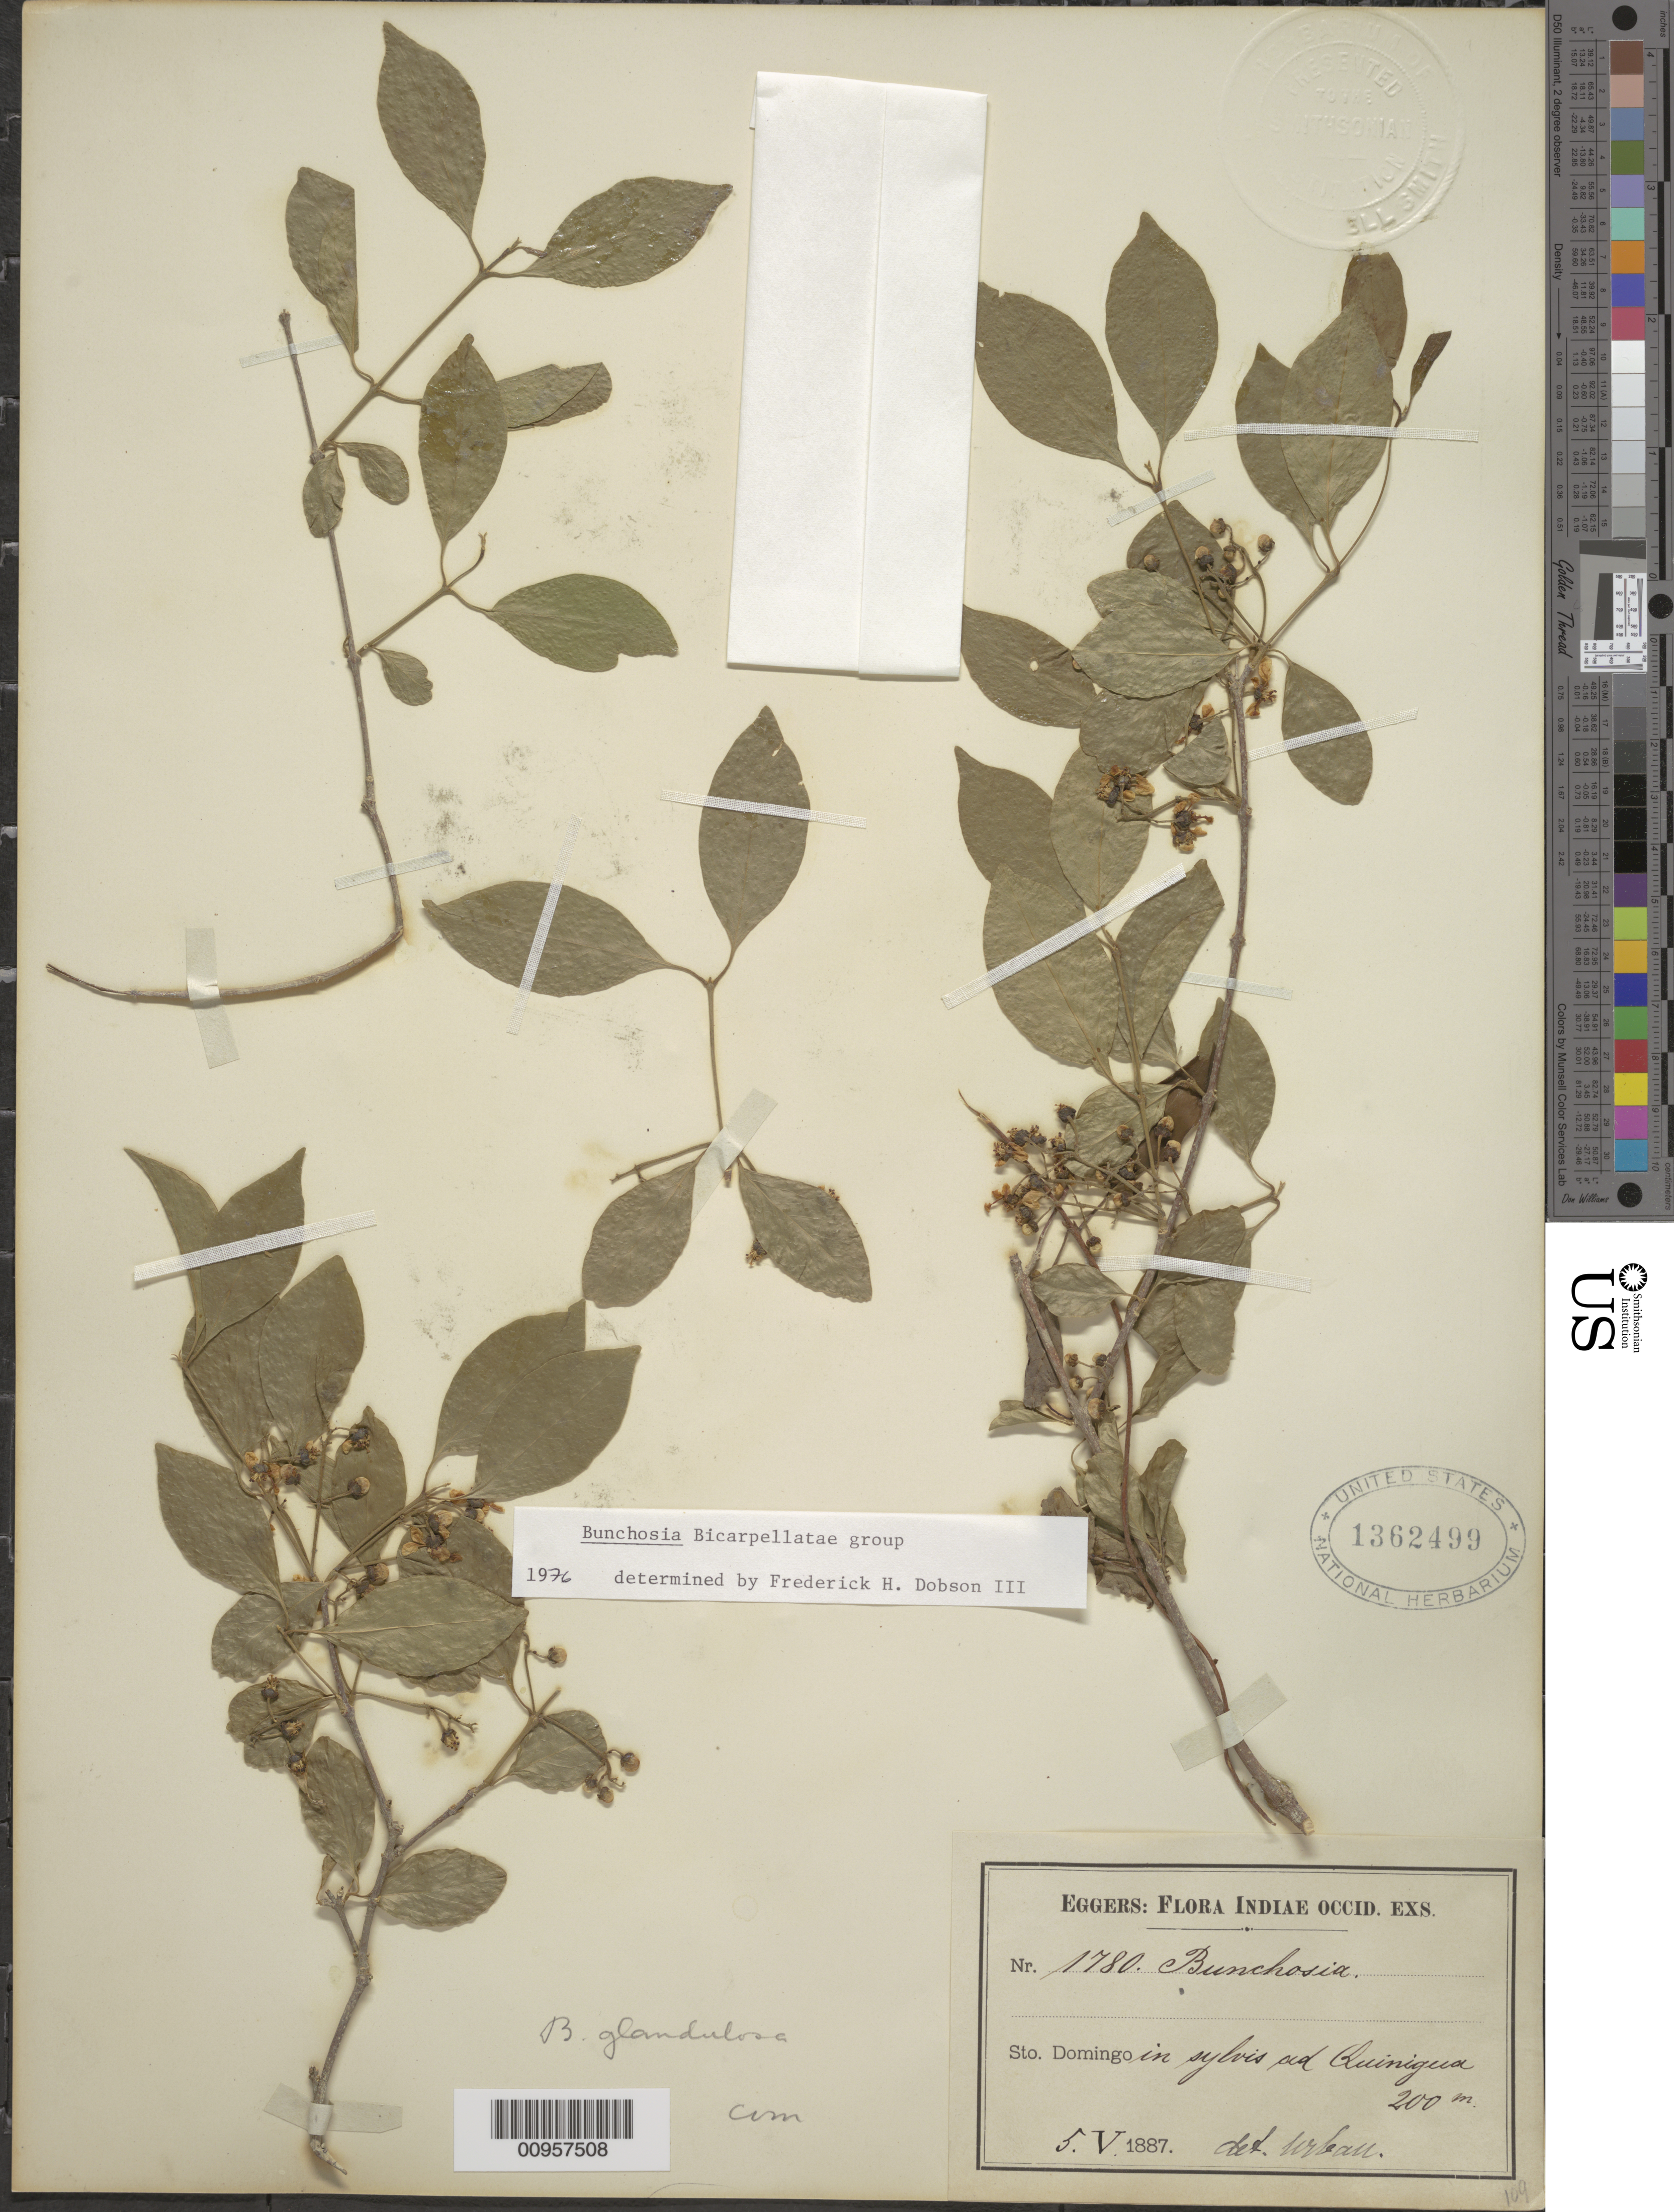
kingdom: Plantae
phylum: Tracheophyta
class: Magnoliopsida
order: Malpighiales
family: Malpighiaceae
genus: Bunchosia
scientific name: Bunchosia glandulosa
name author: (Cav.) DC.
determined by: Dobson, Frederick H.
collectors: H. F. A. von Eggers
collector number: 1780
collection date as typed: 05 May 1887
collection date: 1887-05-05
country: Dominican Republic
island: Hispaniola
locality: Quinigua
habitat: In sylvis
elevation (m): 200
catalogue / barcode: US 1362499